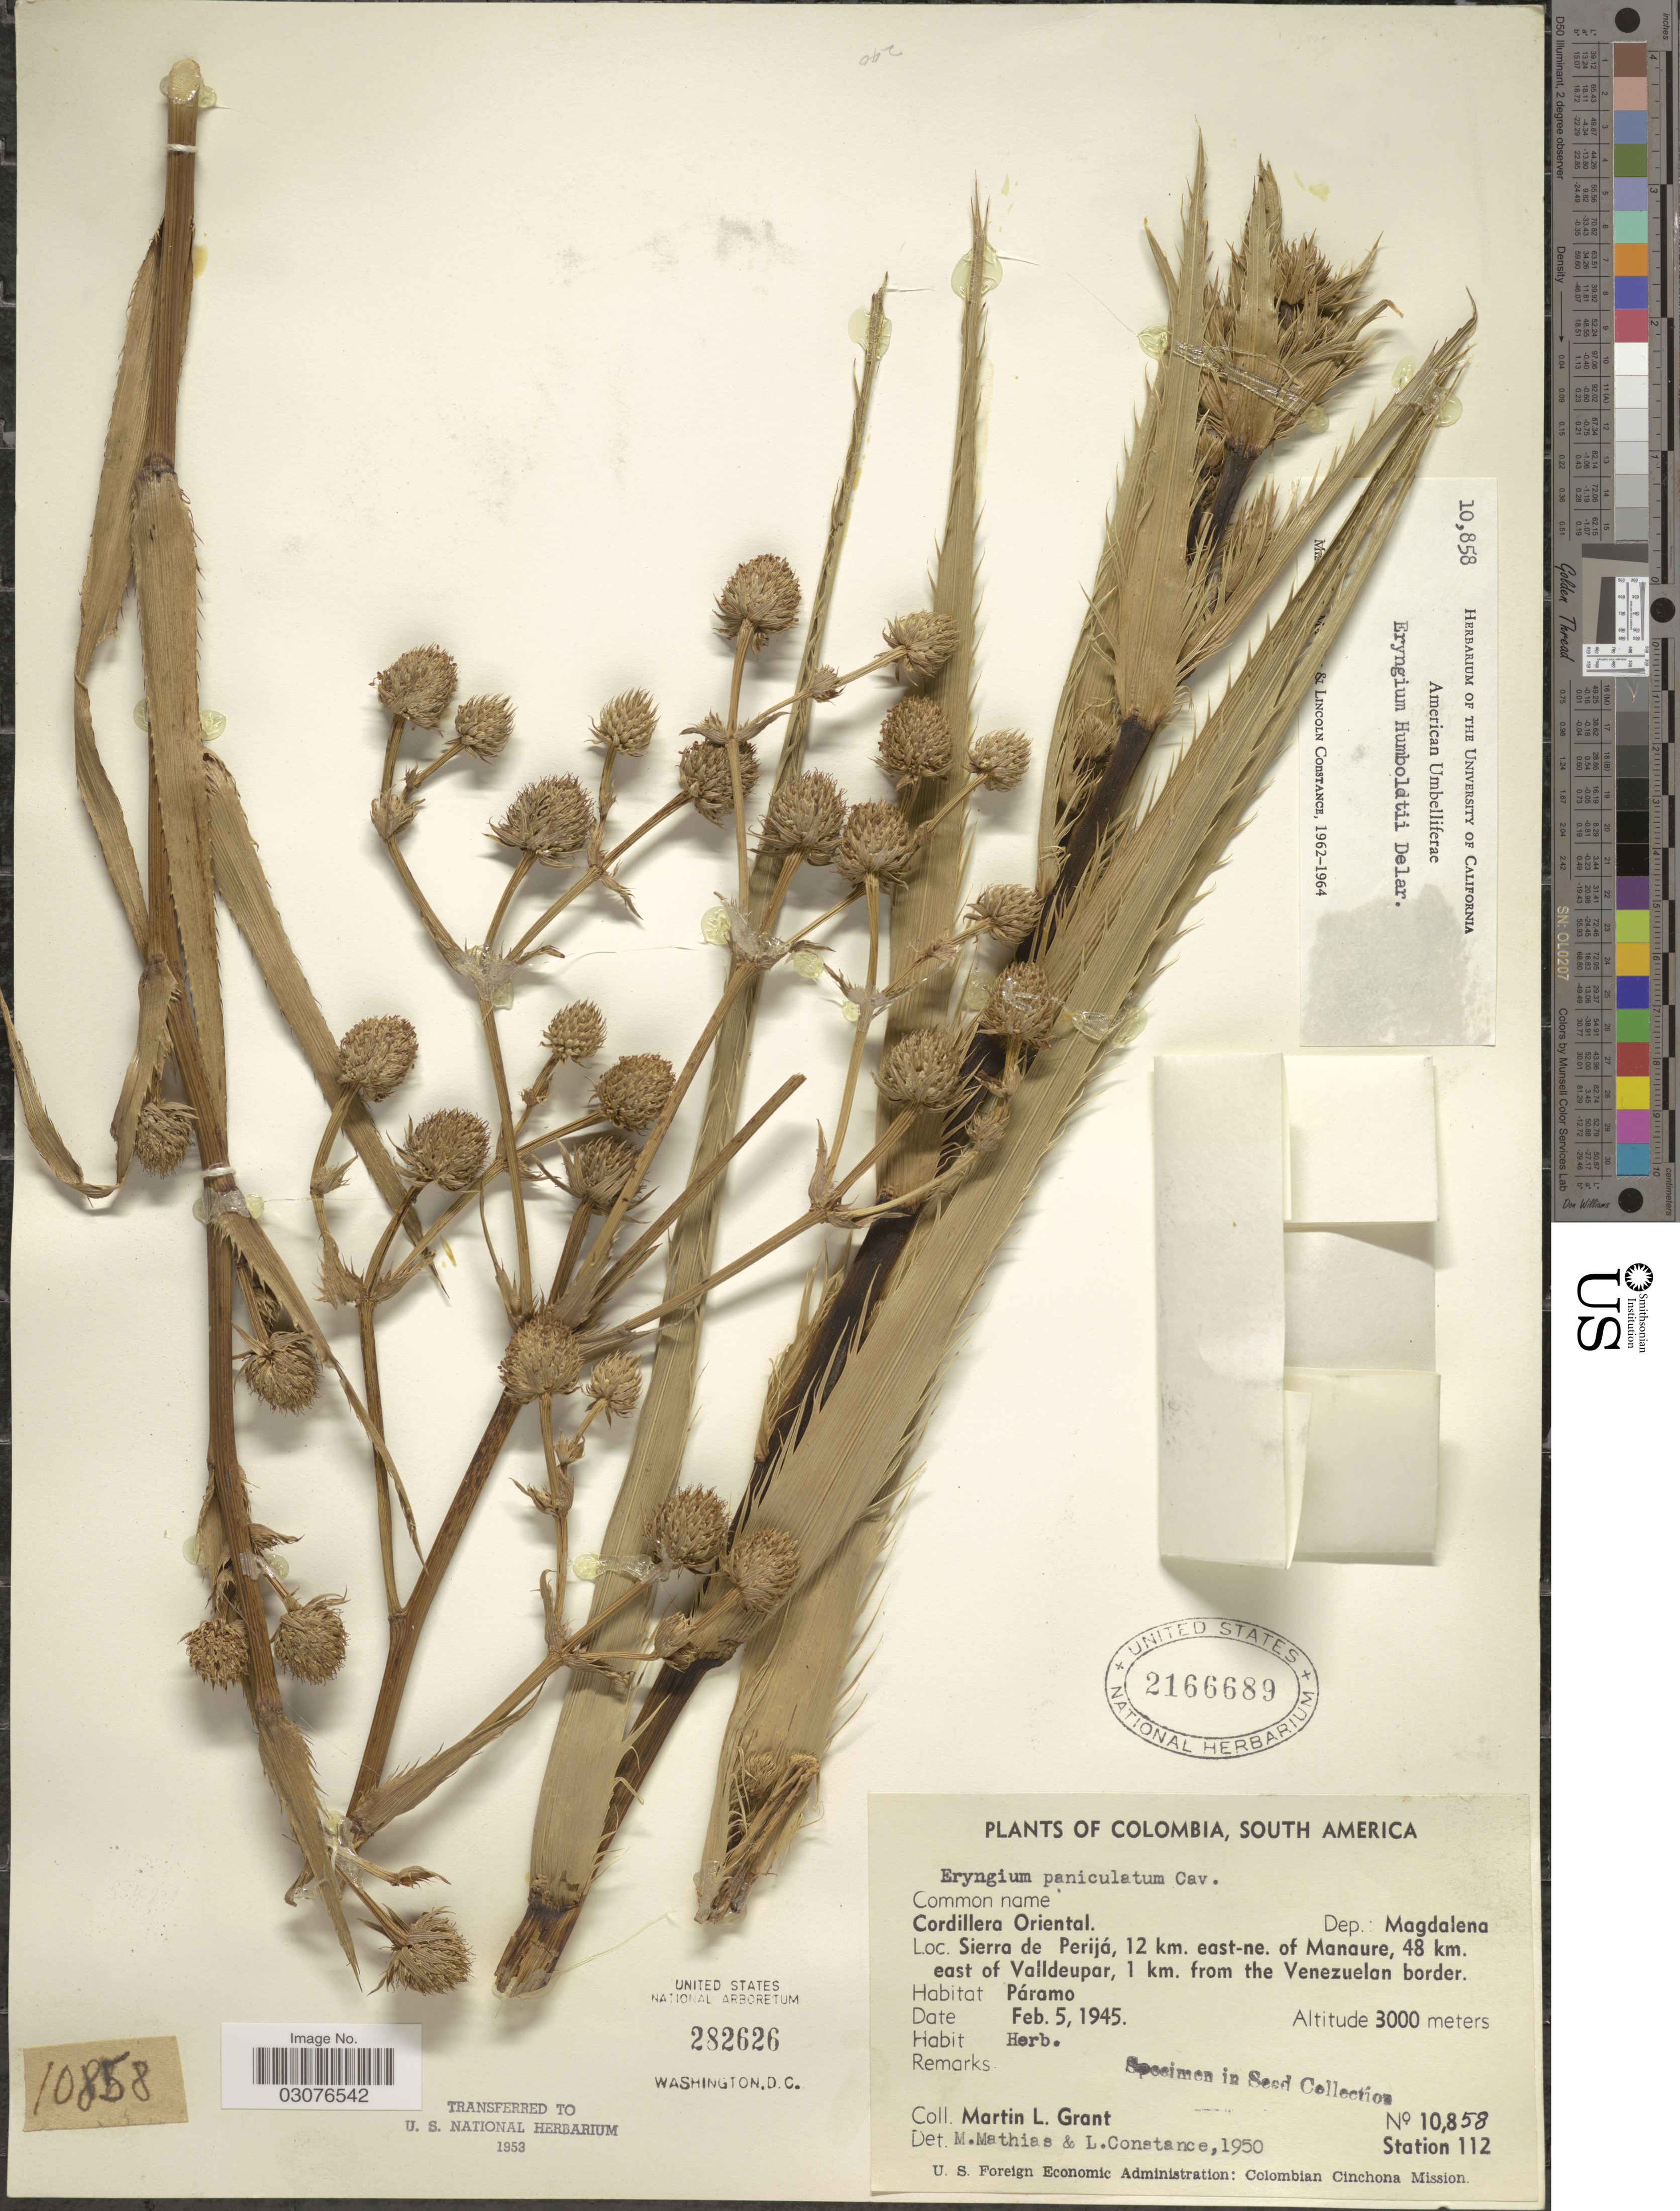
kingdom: Plantae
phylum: Tracheophyta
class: Magnoliopsida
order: Apiales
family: Apiaceae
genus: Eryngium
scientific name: Eryngium humboldtii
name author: F. Delaroche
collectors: M. L. Grant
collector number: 10858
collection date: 1945-02-05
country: Colombia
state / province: Magdalena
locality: Cordillera Oriental. Dep.: Magdalena. Sierra de Perijá, 12 km. east-ne. of Manaure, 48 km. east of Valldeupar, 1 km. from the Venezuelan border. Station 112.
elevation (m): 3000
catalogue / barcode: US 2166689